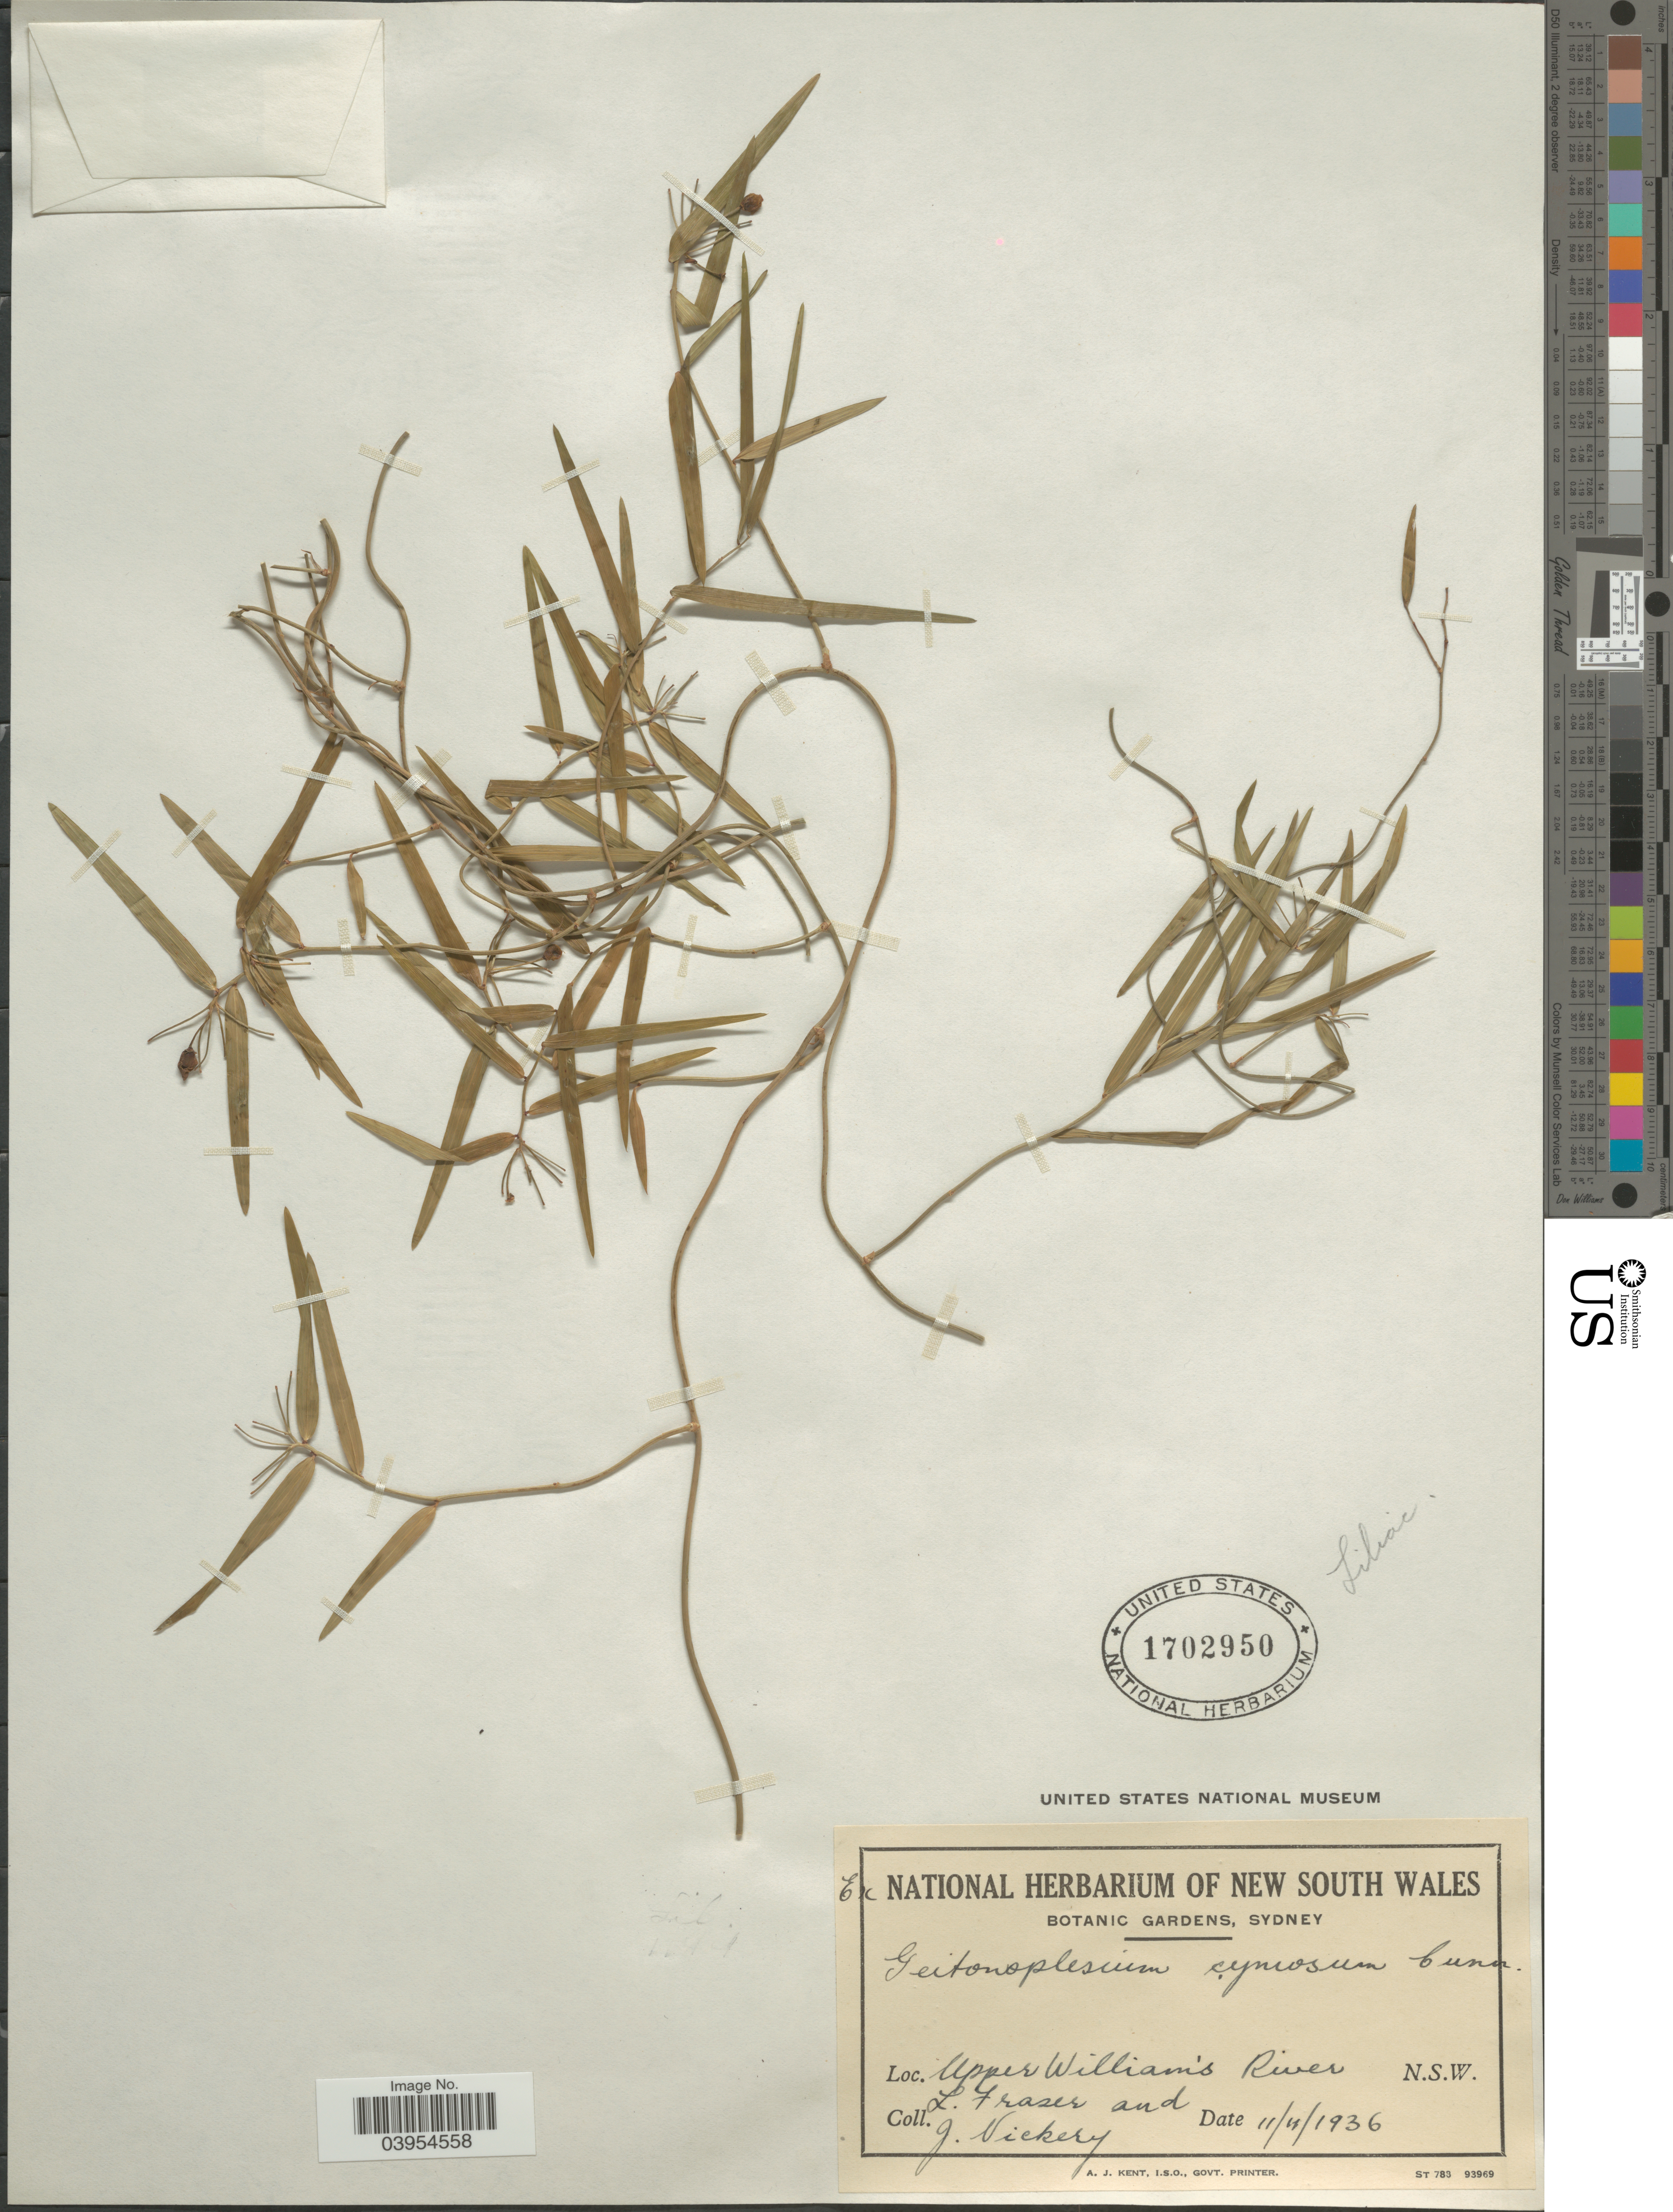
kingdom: Plantae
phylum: Tracheophyta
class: Liliopsida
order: Asparagales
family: Asphodelaceae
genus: Geitonoplesium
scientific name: Geitonoplesium cymosum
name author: (R. Br.) A. Cunn. ex Hook.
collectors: L. Fraser & J. Vickery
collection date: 1936-11-11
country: Australia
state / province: New South Wales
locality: Upper William's River.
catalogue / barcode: US 1702950